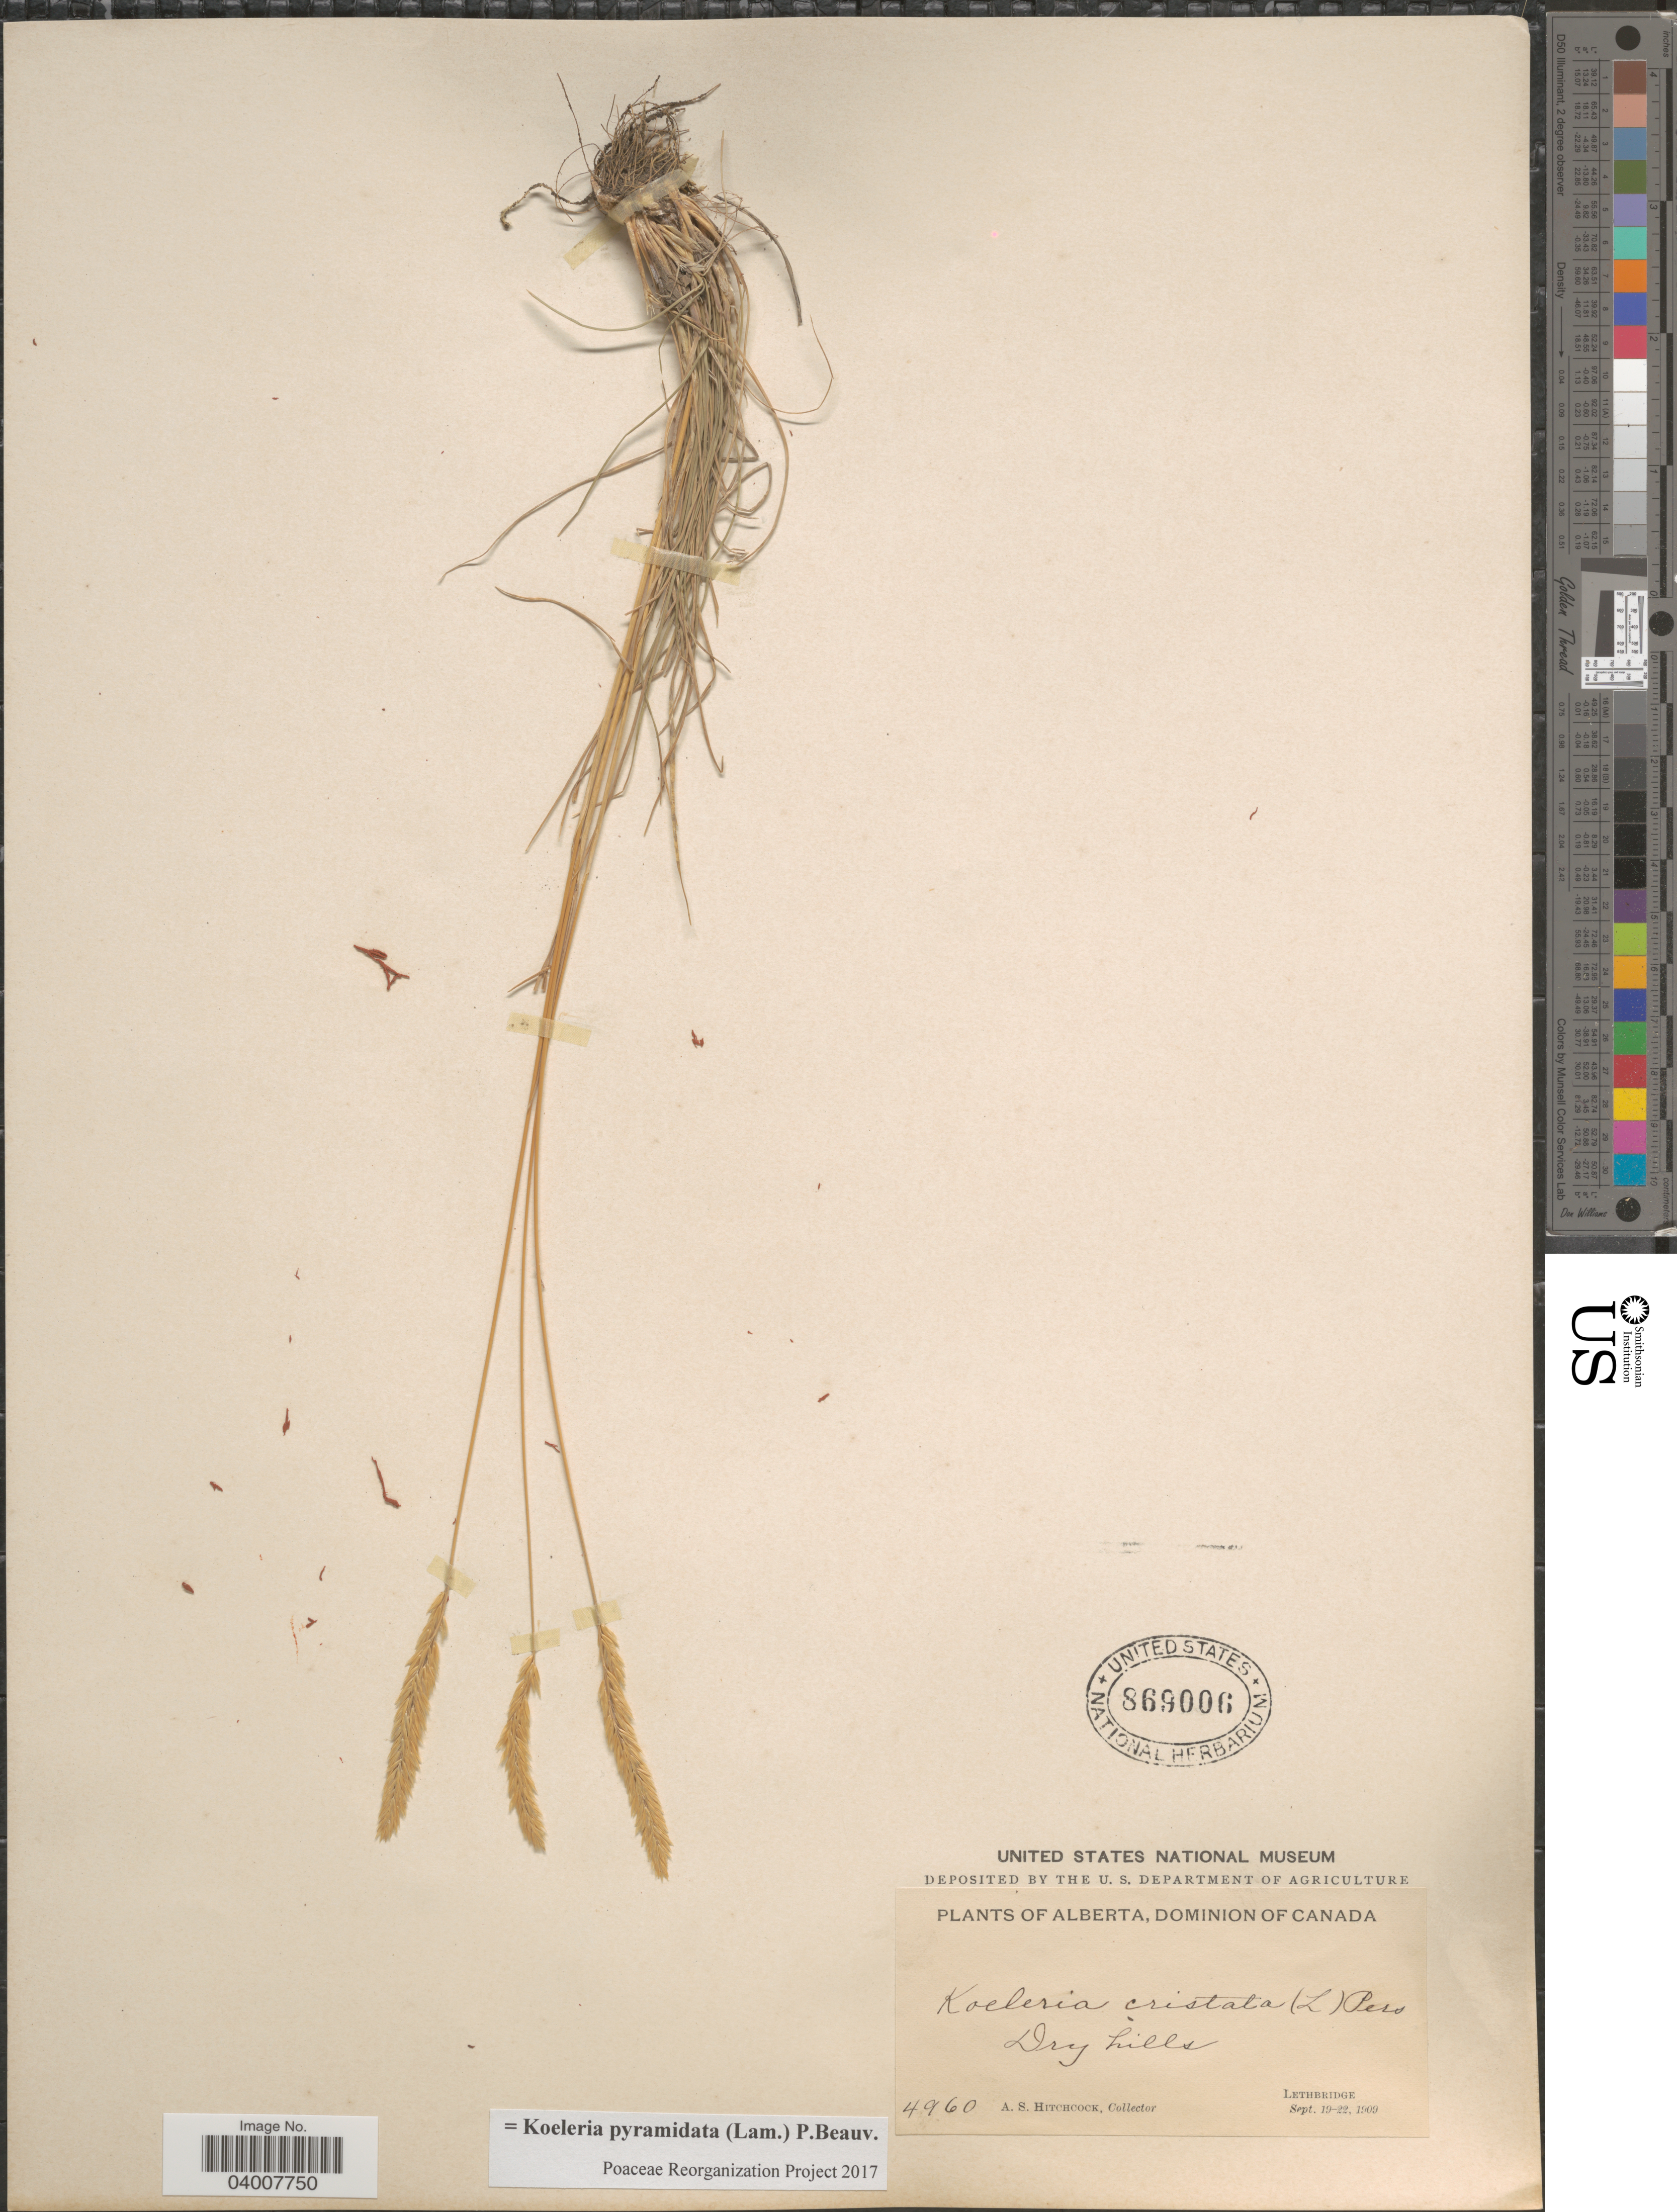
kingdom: Plantae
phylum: Tracheophyta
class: Liliopsida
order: Poales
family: Poaceae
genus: Koeleria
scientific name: Koeleria pyramidata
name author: (Lam.) P. Beauv.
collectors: A. S. Hitchcock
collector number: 4960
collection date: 1909-09-19/1909-09-22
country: Canada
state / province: Alberta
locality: Dominion of Canada. Dry hills, Lethbridge.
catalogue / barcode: US 869006